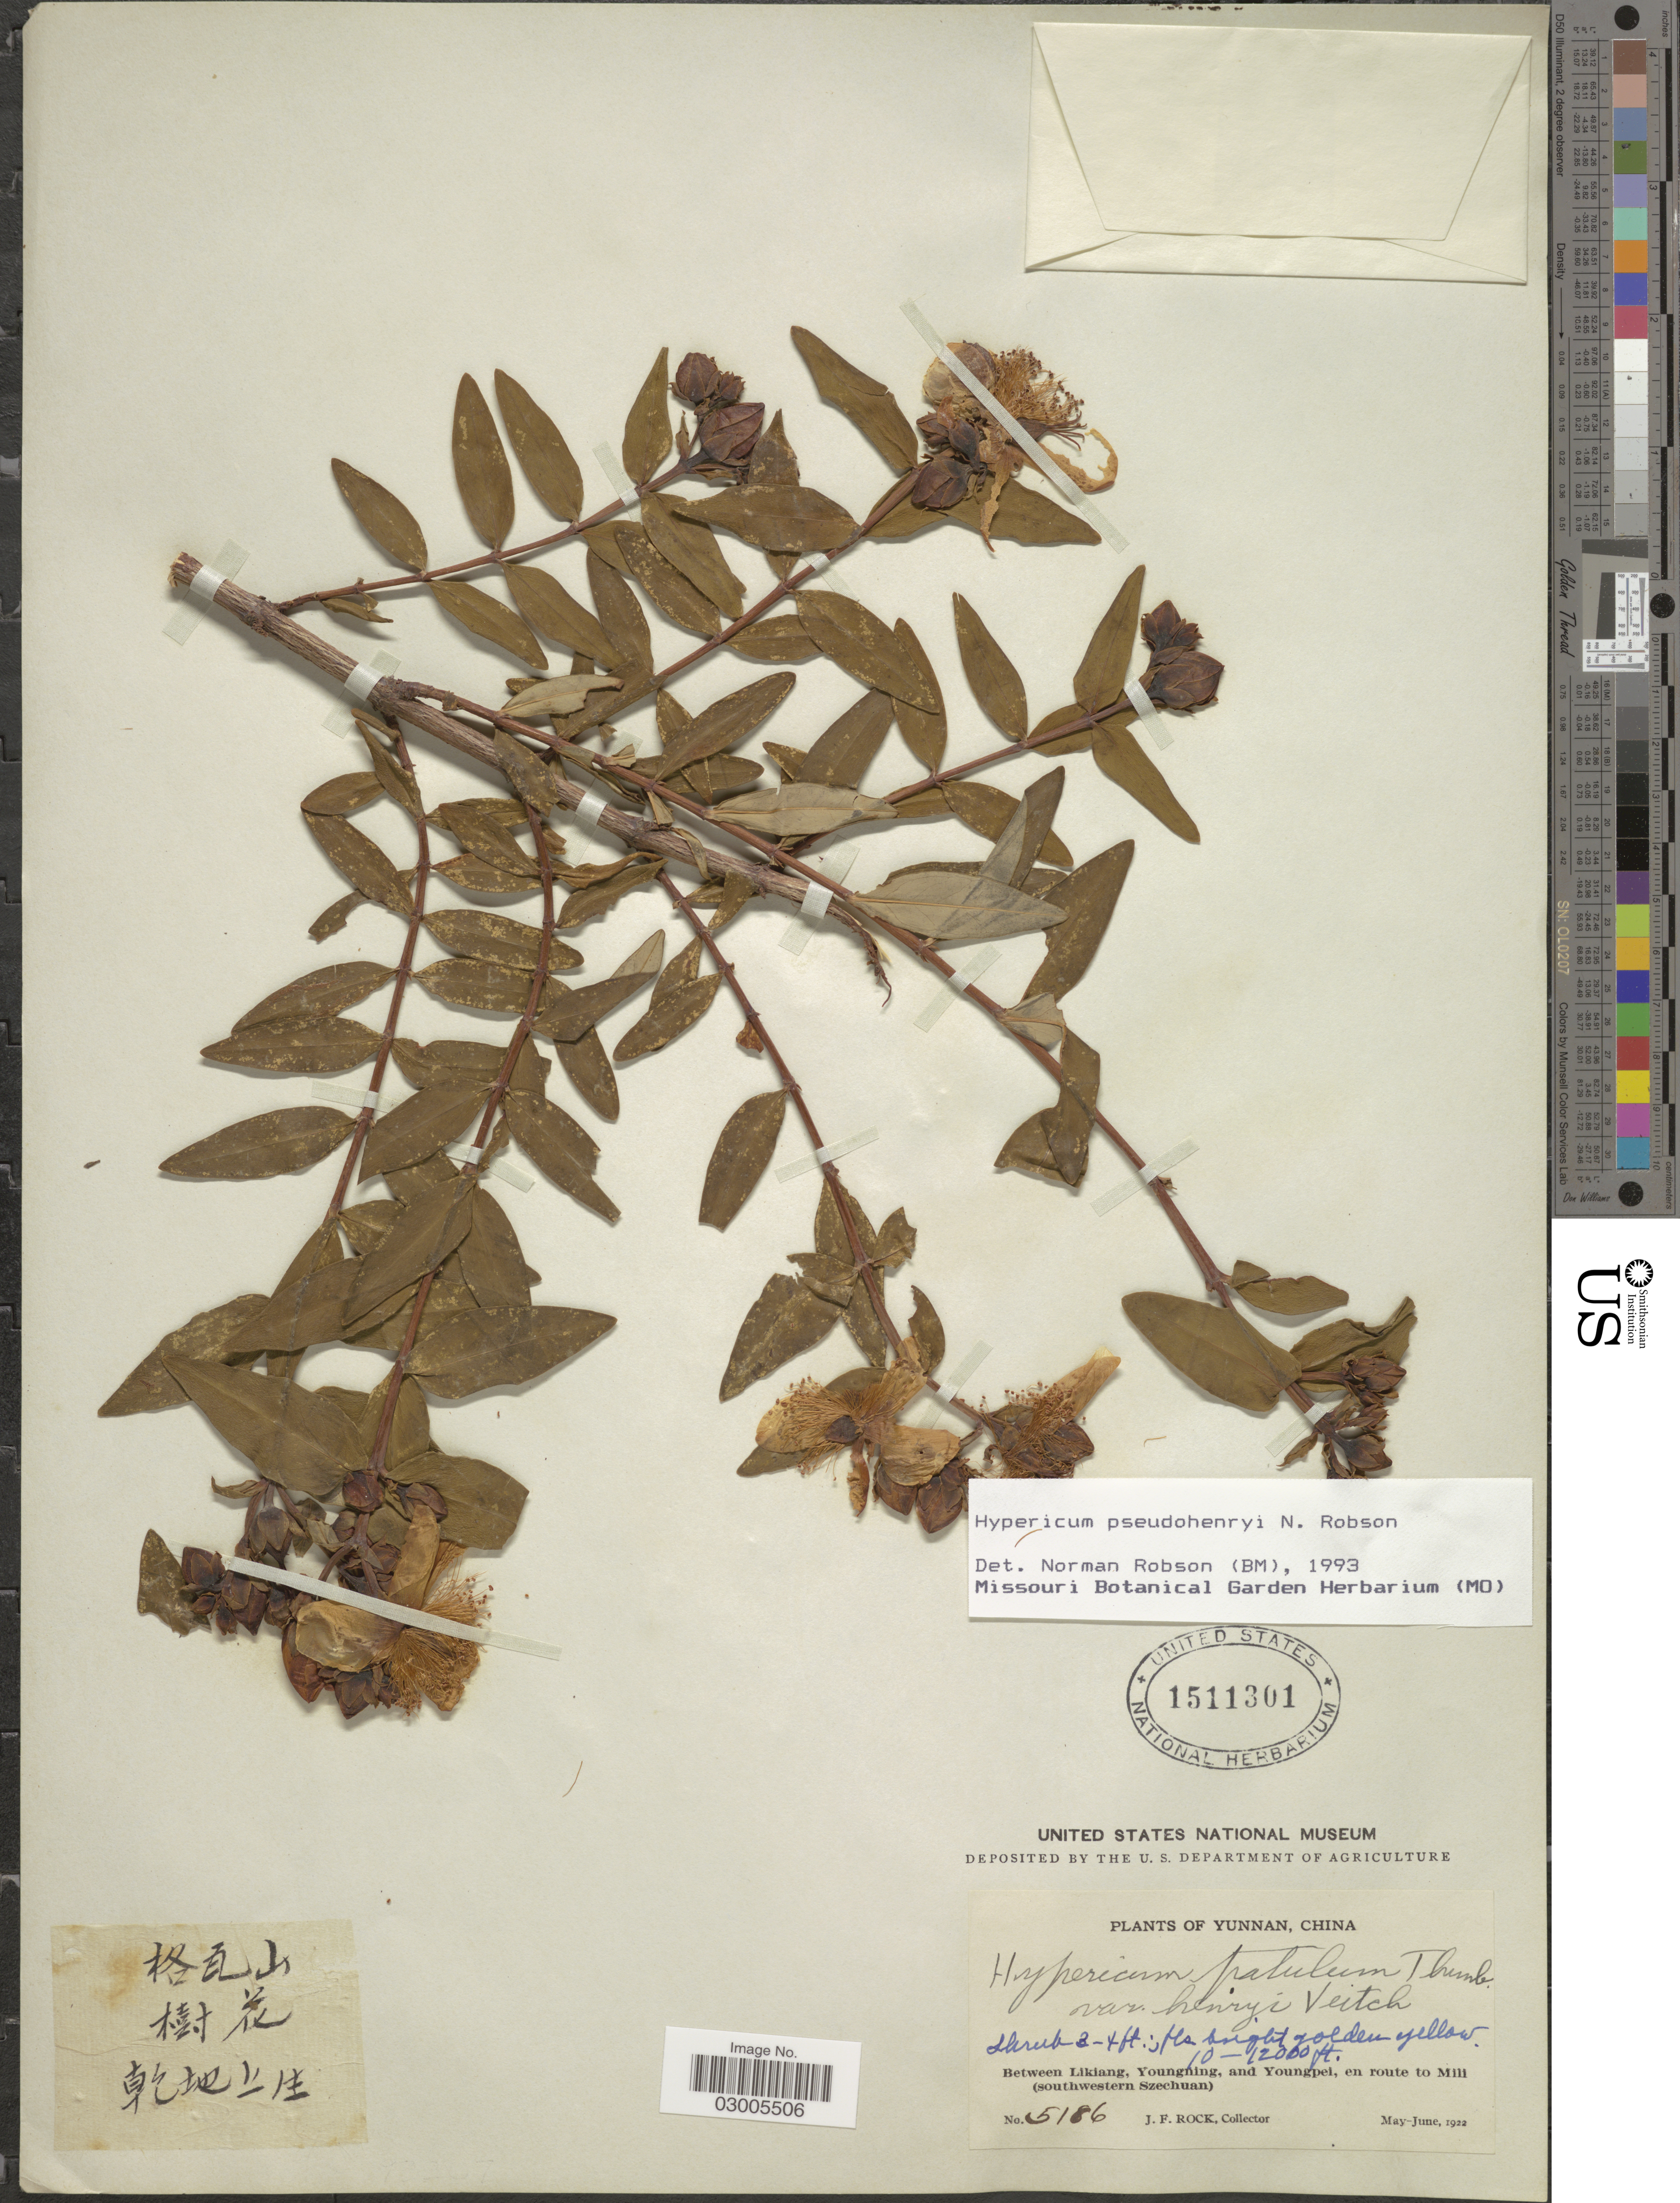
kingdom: Plantae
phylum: Tracheophyta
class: Magnoliopsida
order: Malpighiales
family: Hypericaceae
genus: Hypericum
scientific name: Hypericum pseudohenryi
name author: N. Robson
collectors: J. Rock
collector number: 5166*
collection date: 1922-05/1922-06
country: China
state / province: Yunnan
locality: Between Likiang, Youngning, and Youngpei, en route to Mili (southwestern Szechuan).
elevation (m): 3048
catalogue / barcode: US 1511301